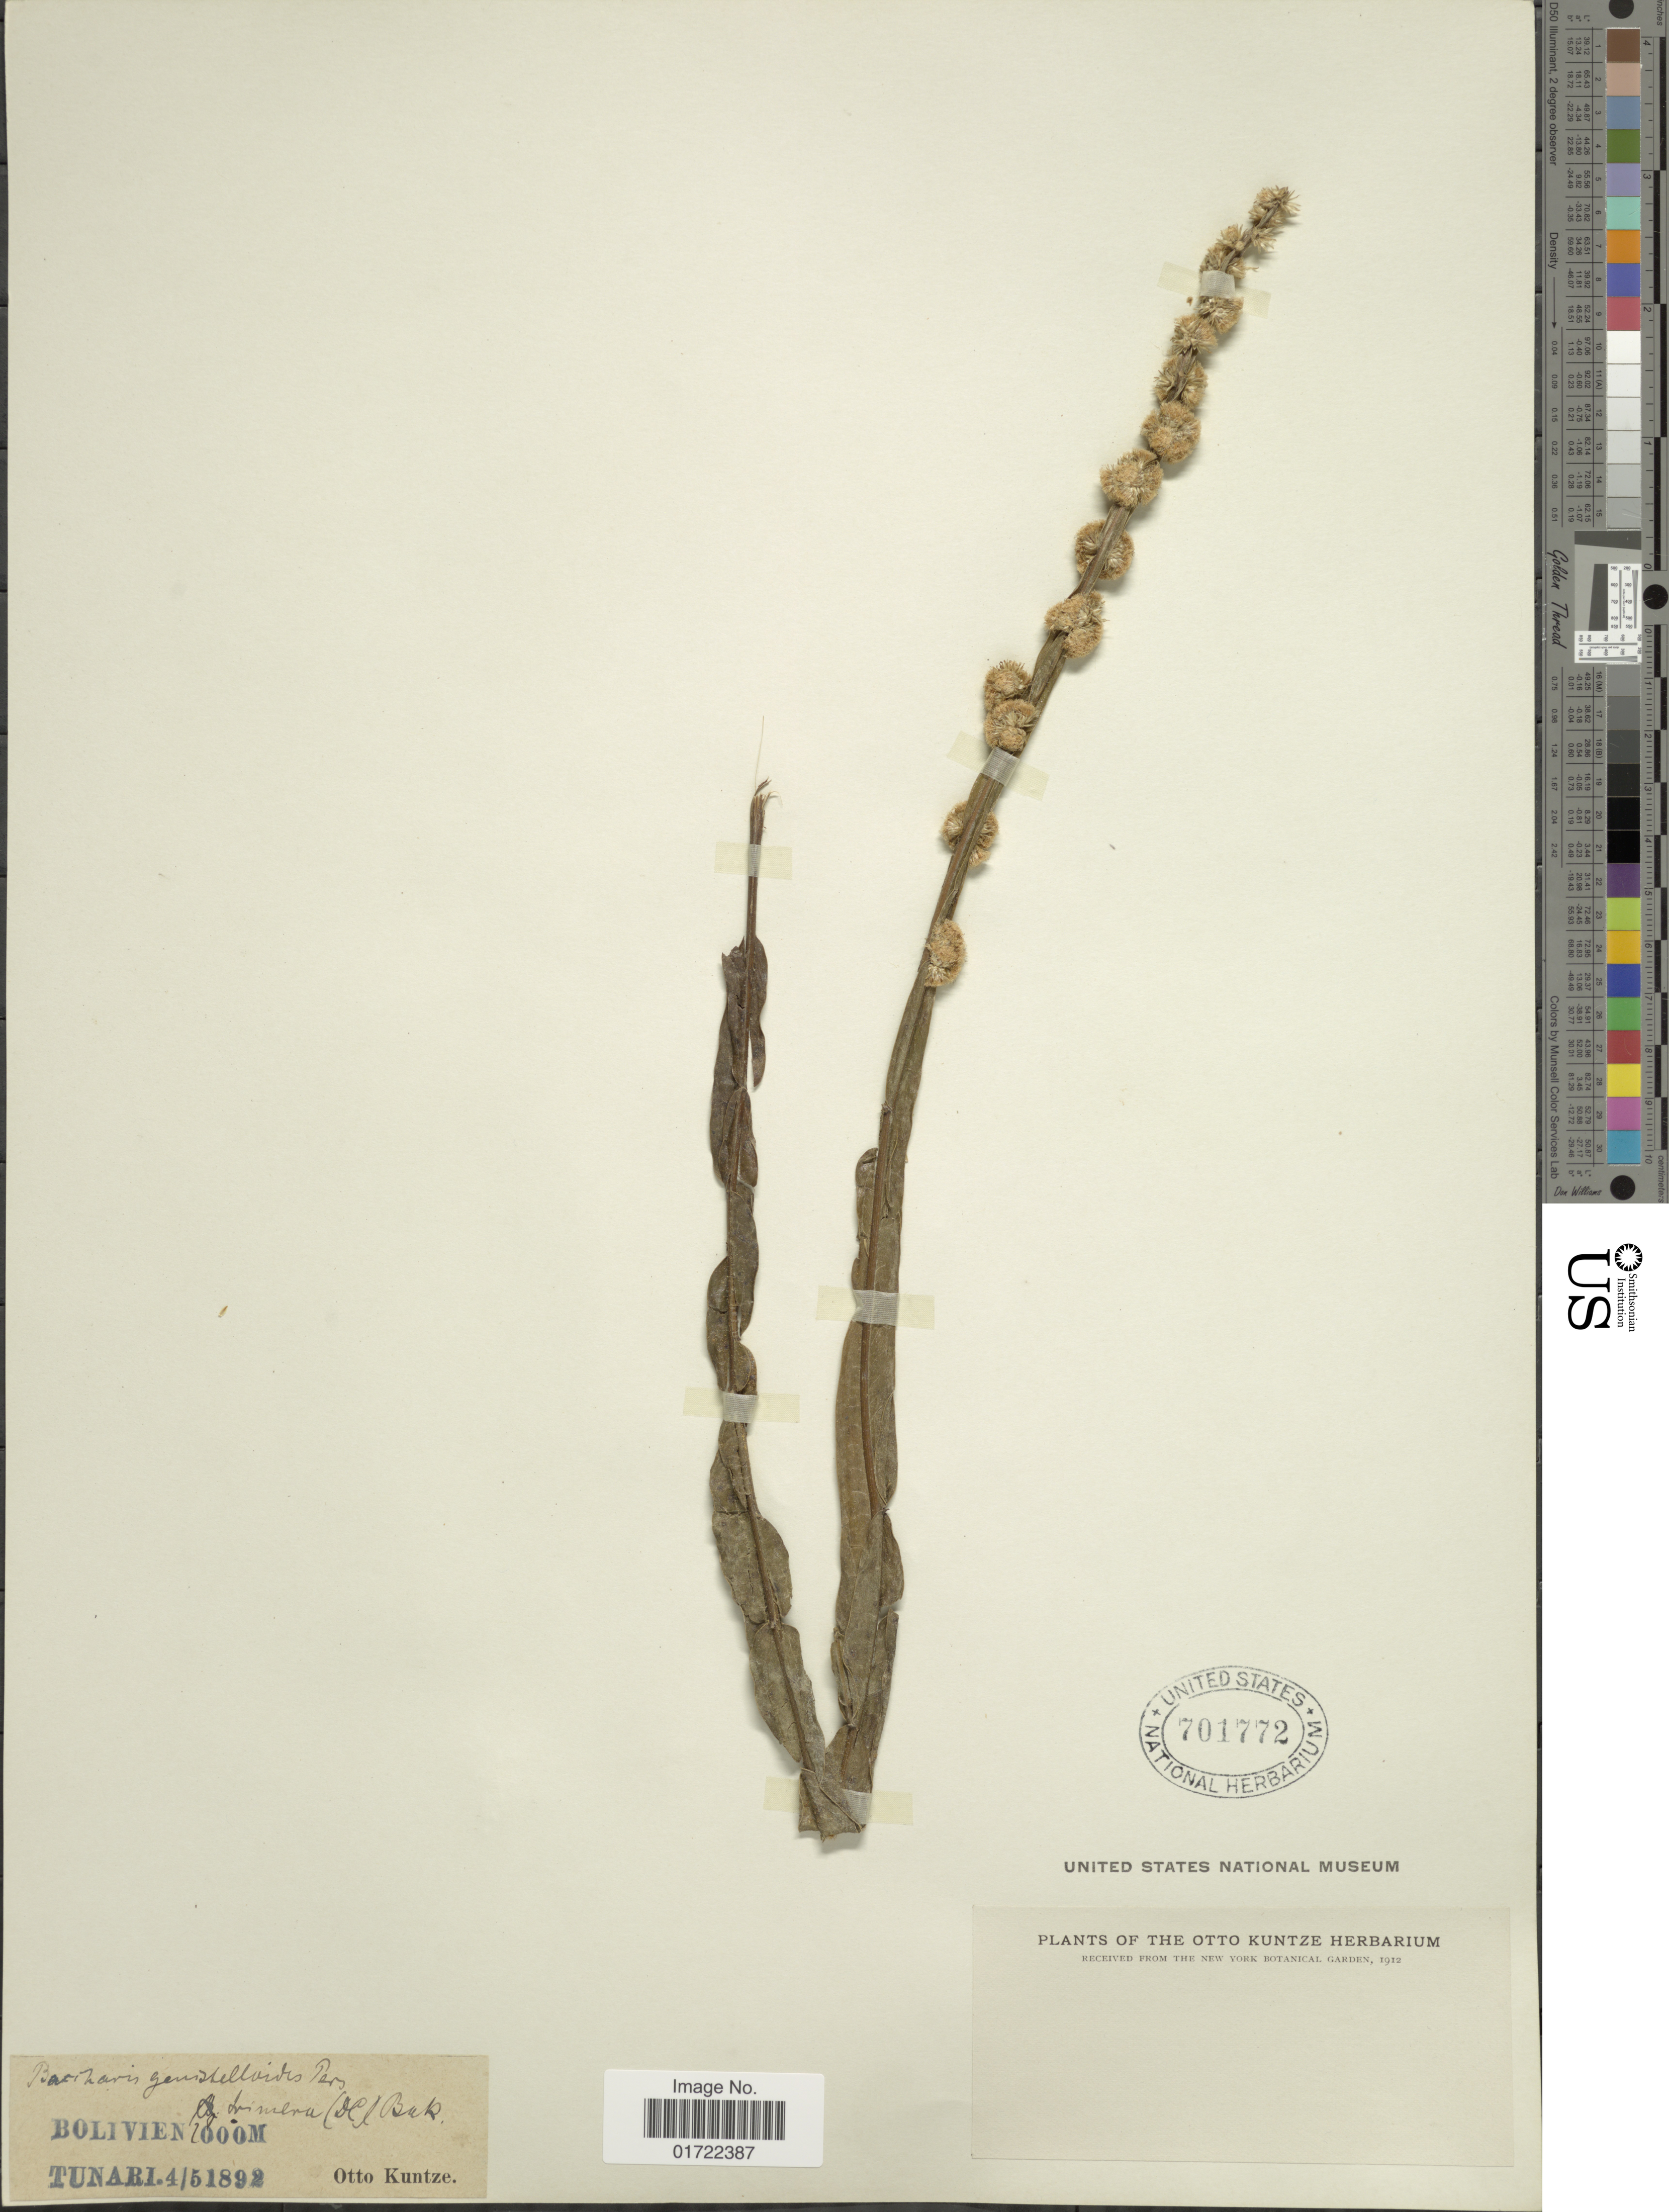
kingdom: Plantae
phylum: Tracheophyta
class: Magnoliopsida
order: Asterales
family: Asteraceae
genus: Baccharis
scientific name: Baccharis genistelloides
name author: (Lam.) Pers.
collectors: C.E.O. Kuntze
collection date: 1892-05-04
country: Bolivia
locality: Tunari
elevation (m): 2000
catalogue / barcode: US 701772